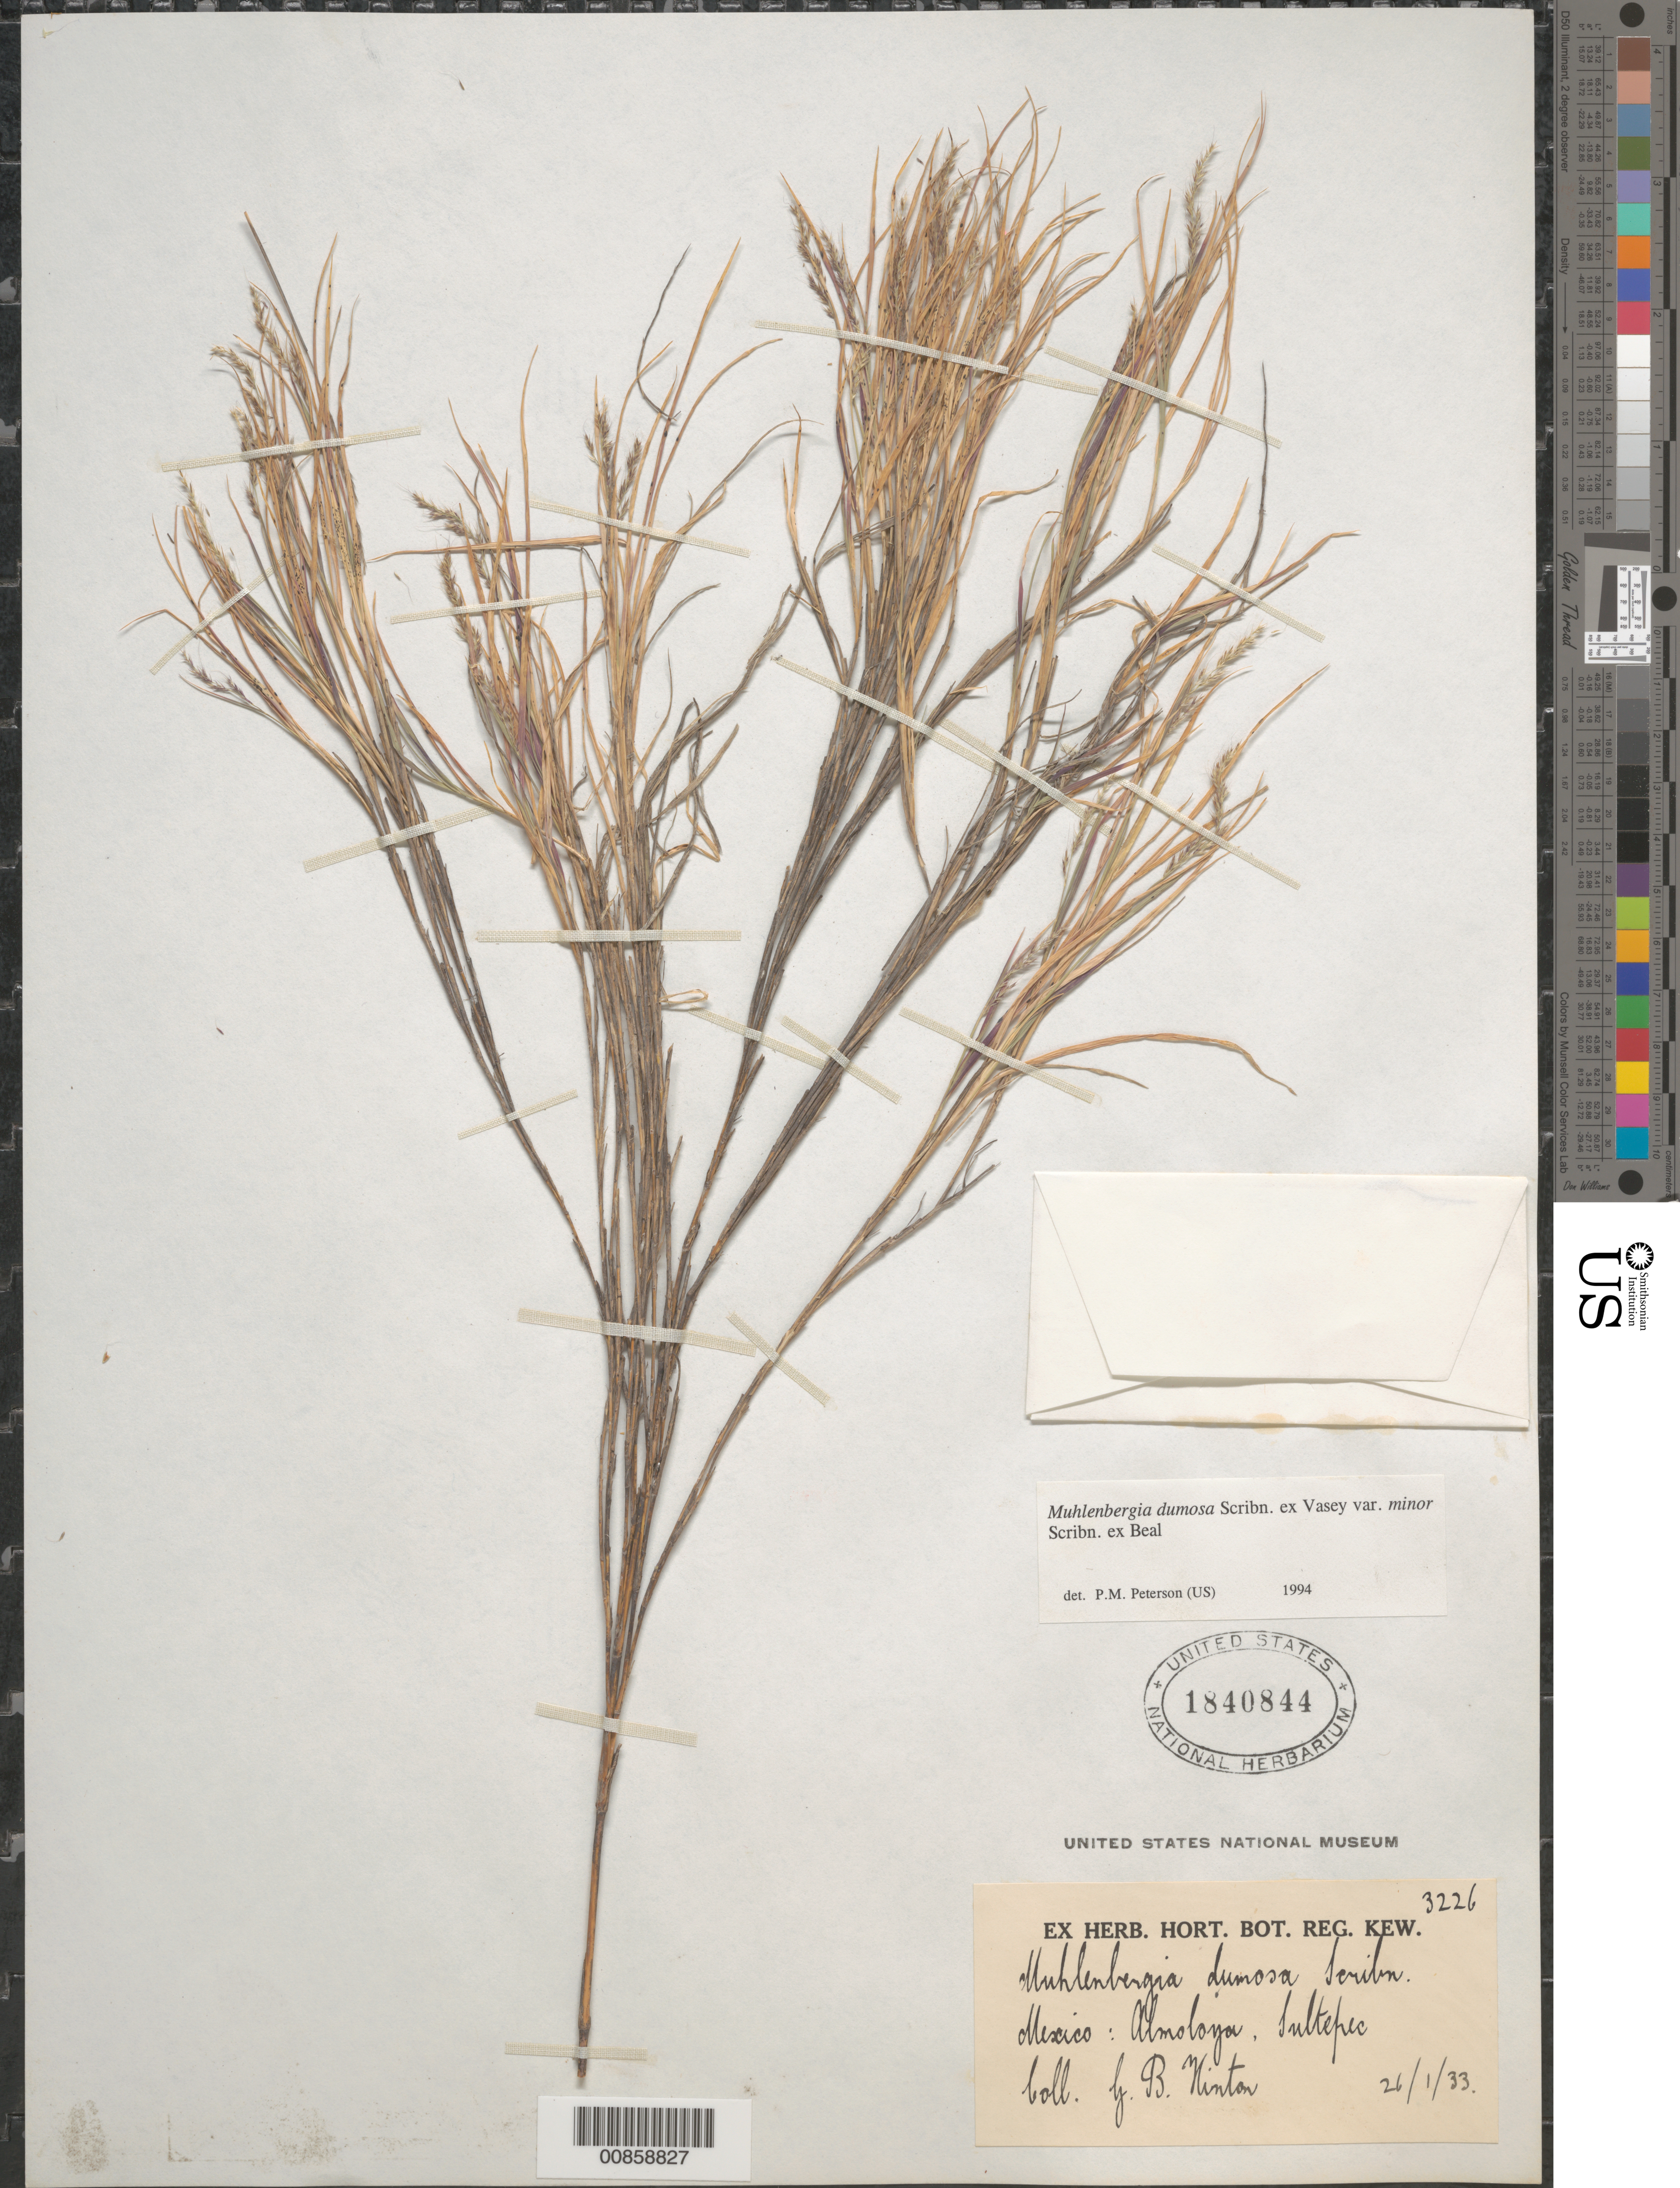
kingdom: Plantae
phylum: Tracheophyta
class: Liliopsida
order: Poales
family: Poaceae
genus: Muhlenbergia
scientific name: Muhlenbergia dumosa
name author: Scribn. ex Vasey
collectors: G. B. Hinton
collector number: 3226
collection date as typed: Transcribed d/m/y: 26/1/33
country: Mexico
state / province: México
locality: Almoloya, Sultepec.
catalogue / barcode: US 1840844